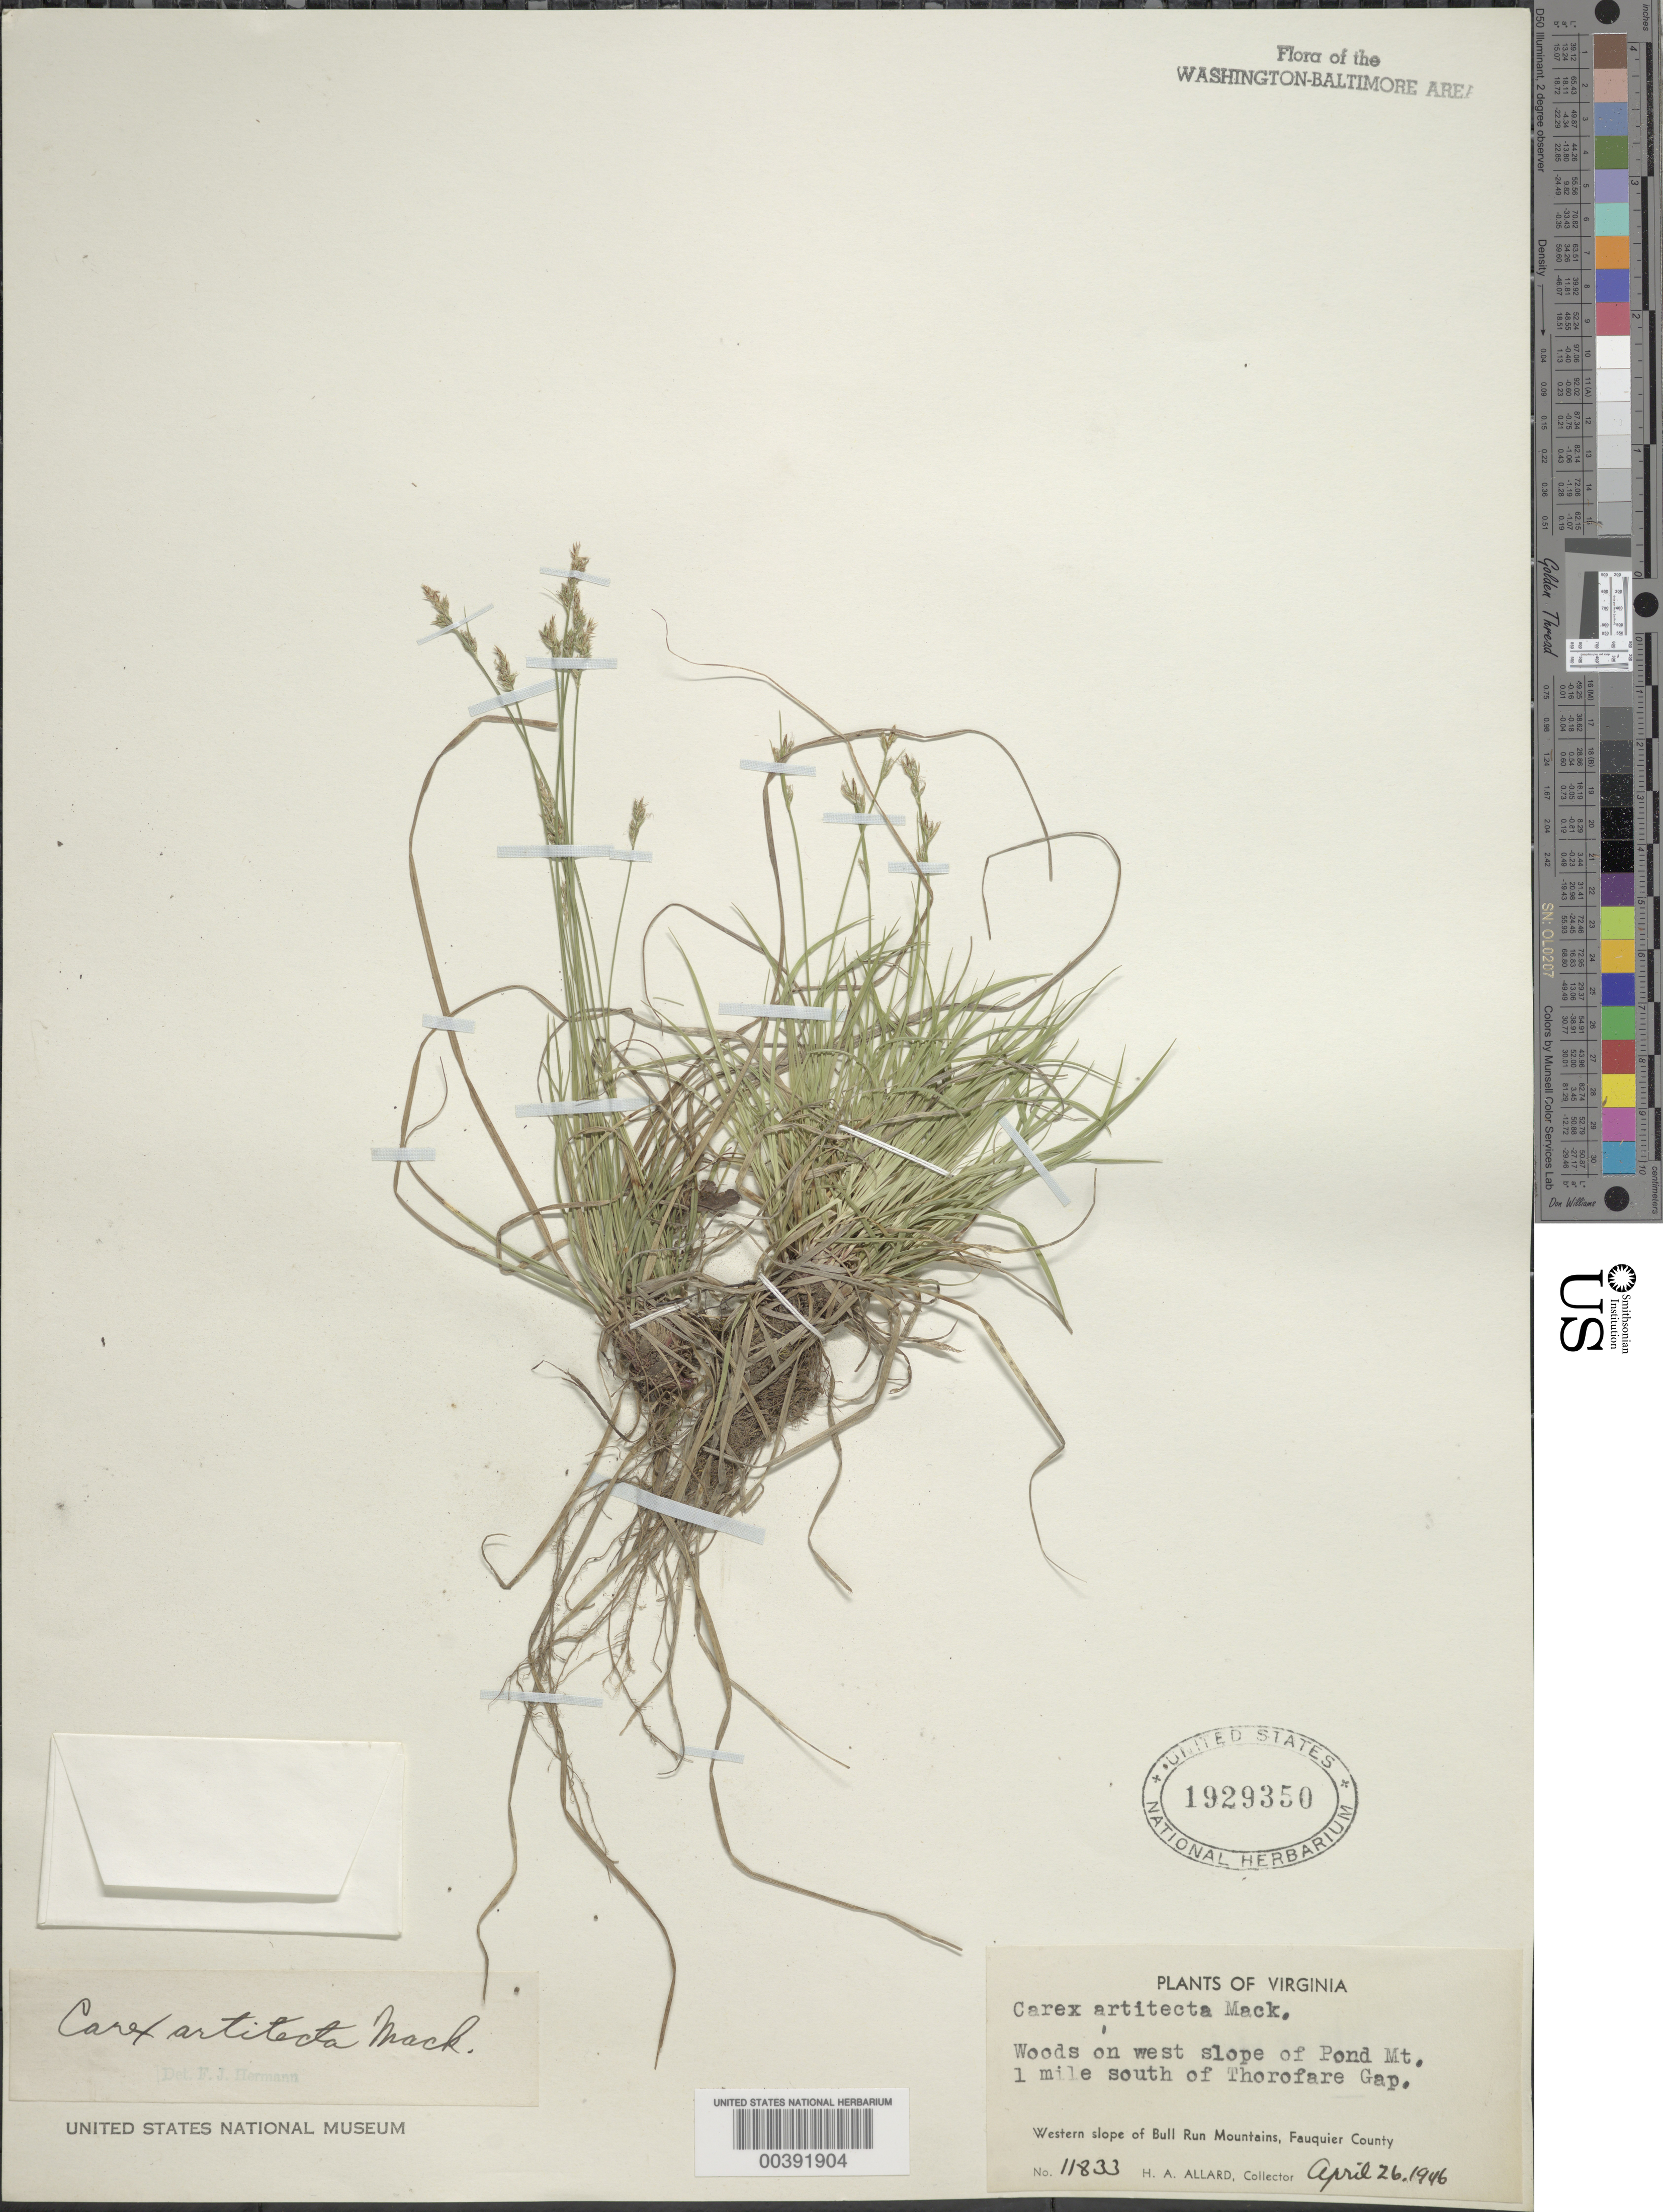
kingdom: Plantae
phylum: Tracheophyta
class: Liliopsida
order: Poales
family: Cyperaceae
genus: Carex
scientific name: Carex albicans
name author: Willd. ex Spreng.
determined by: Shetler, Stanwyn G., (US), NMNH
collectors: H. A. Allard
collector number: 11833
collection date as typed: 26 Apr 1946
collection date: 1946-04-26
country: United States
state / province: Virginia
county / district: Fauquier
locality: S of Thorofare Gap, Pond Mts.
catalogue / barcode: US 1929350